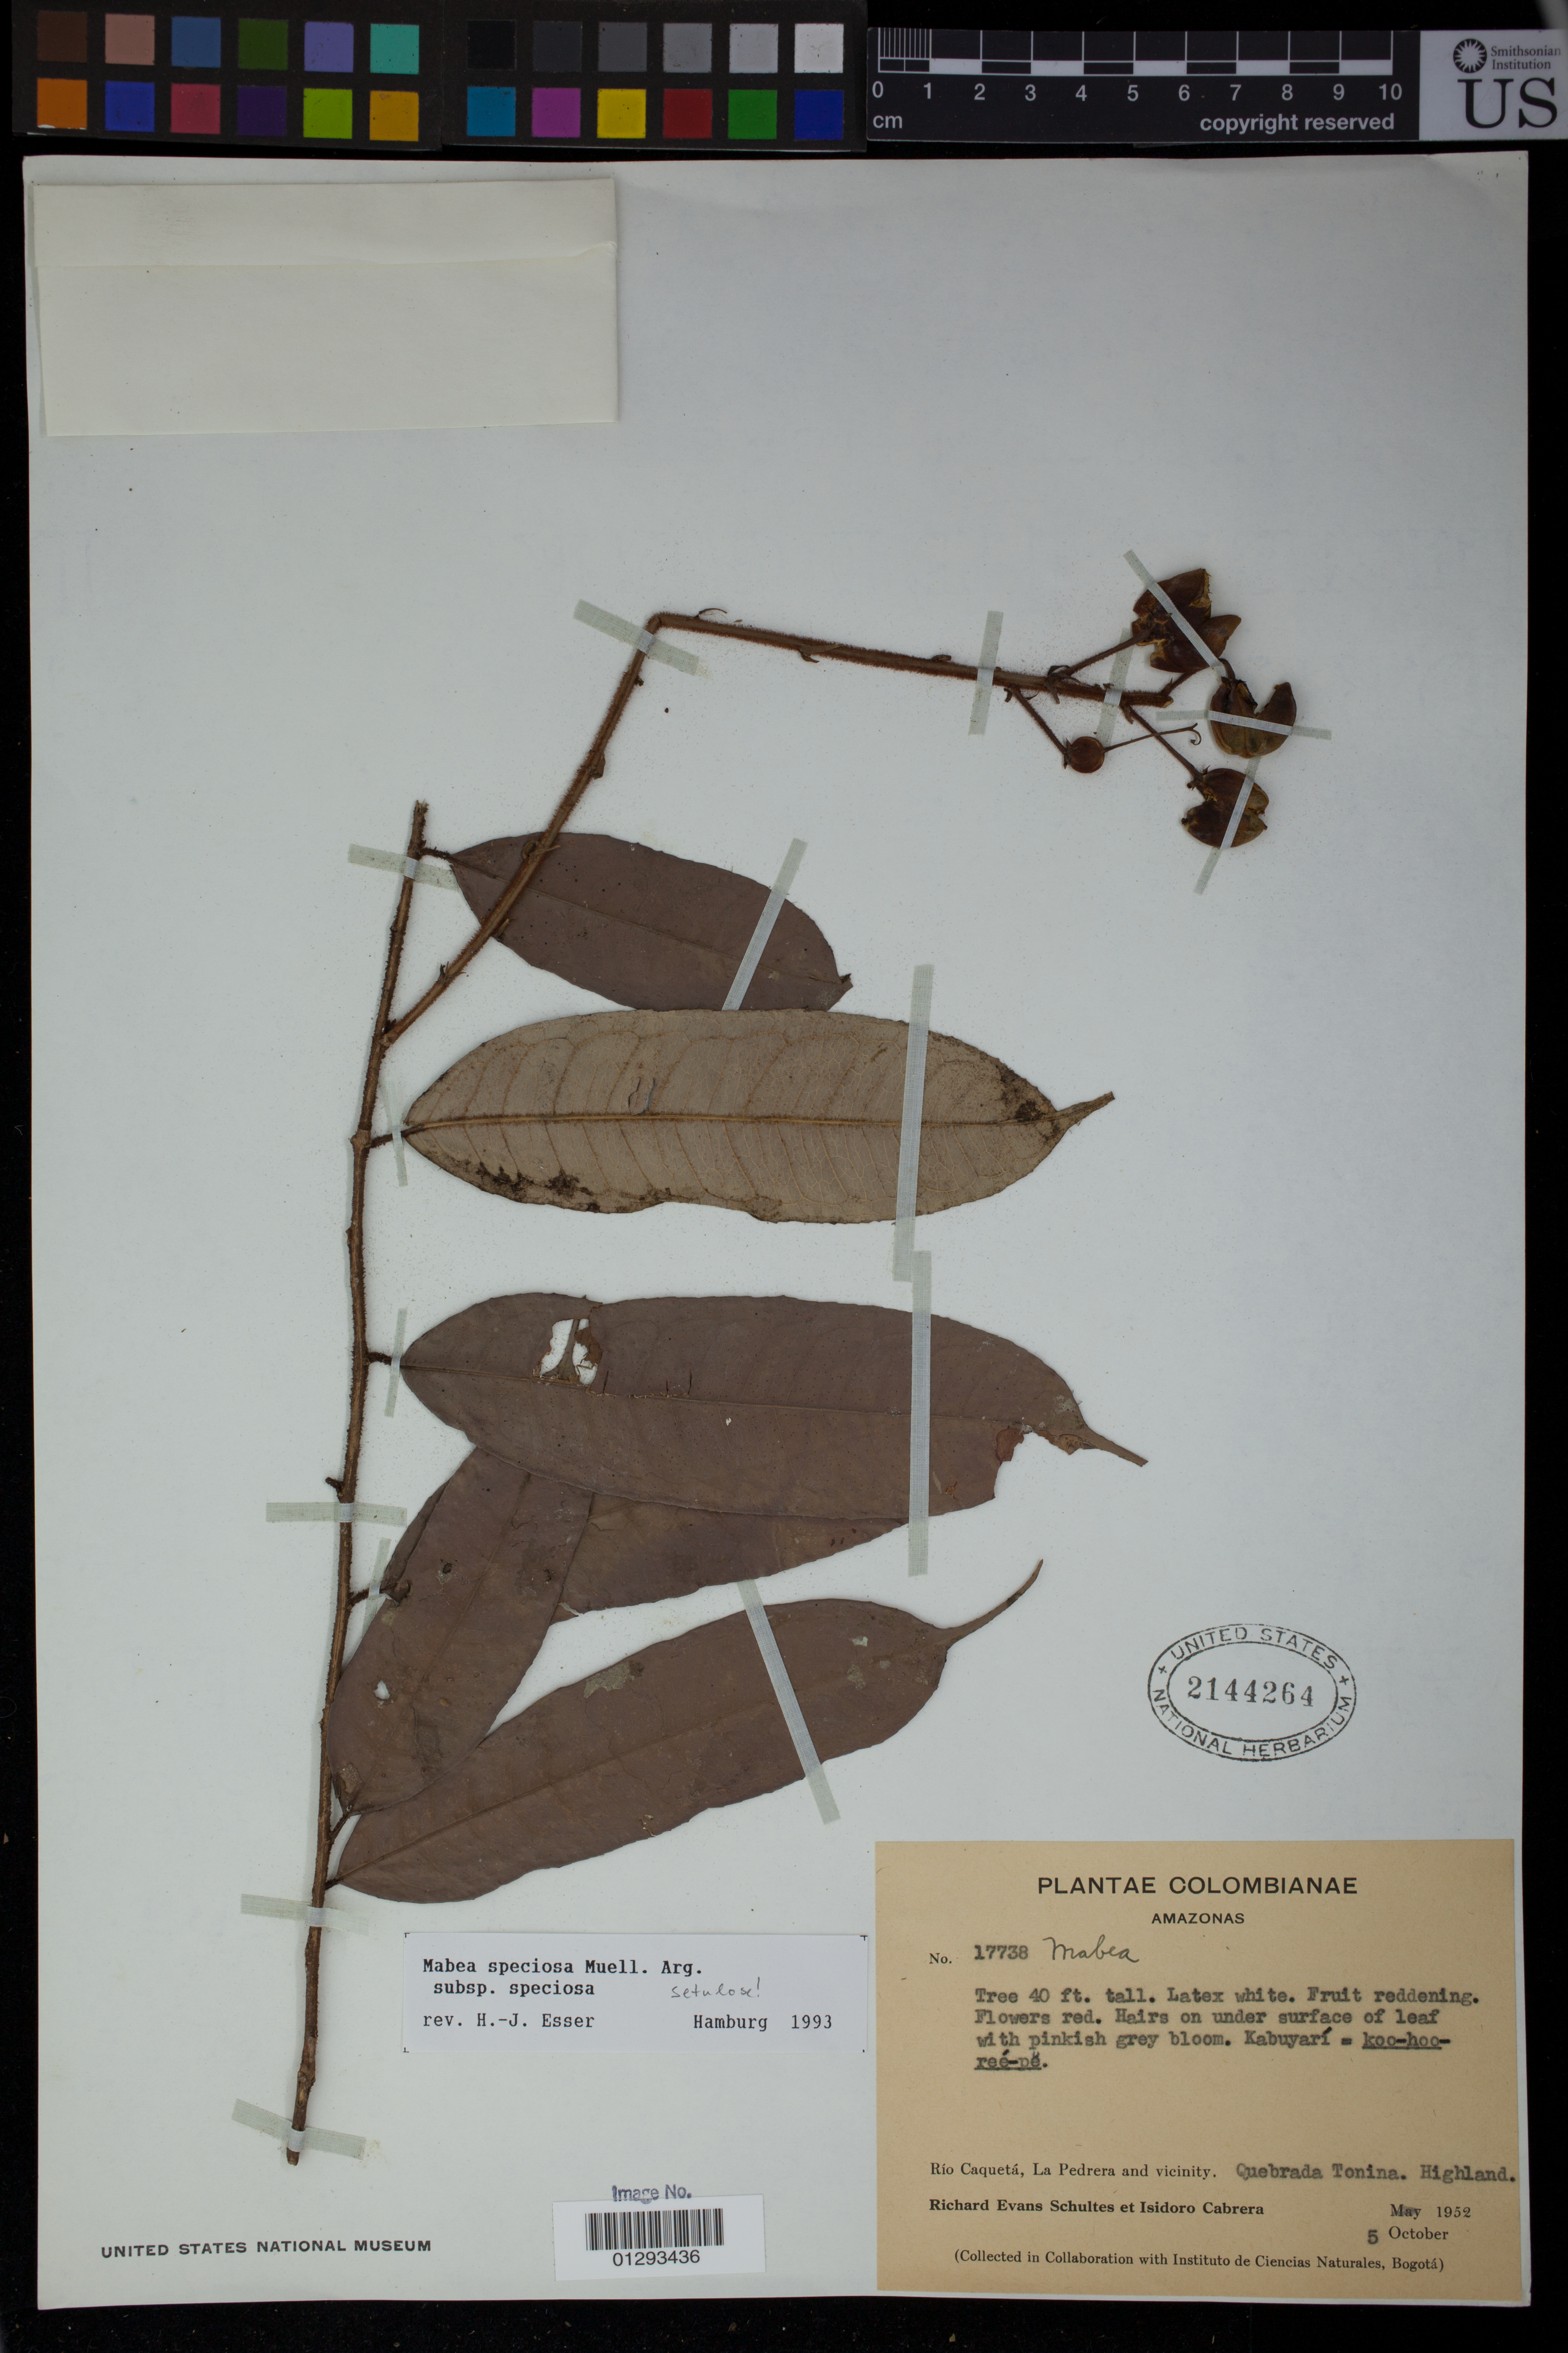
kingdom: Plantae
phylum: Tracheophyta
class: Magnoliopsida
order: Malpighiales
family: Euphorbiaceae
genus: Mabea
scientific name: Mabea speciosa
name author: Müll. Arg.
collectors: R. E. Schultes & I. Cabrera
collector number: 17738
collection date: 1952-10-05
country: Colombia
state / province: Amazônas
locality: Rio Caqueta, La Pedrera and vicinity. Quebrada Tonina. Highland.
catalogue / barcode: US 2144264